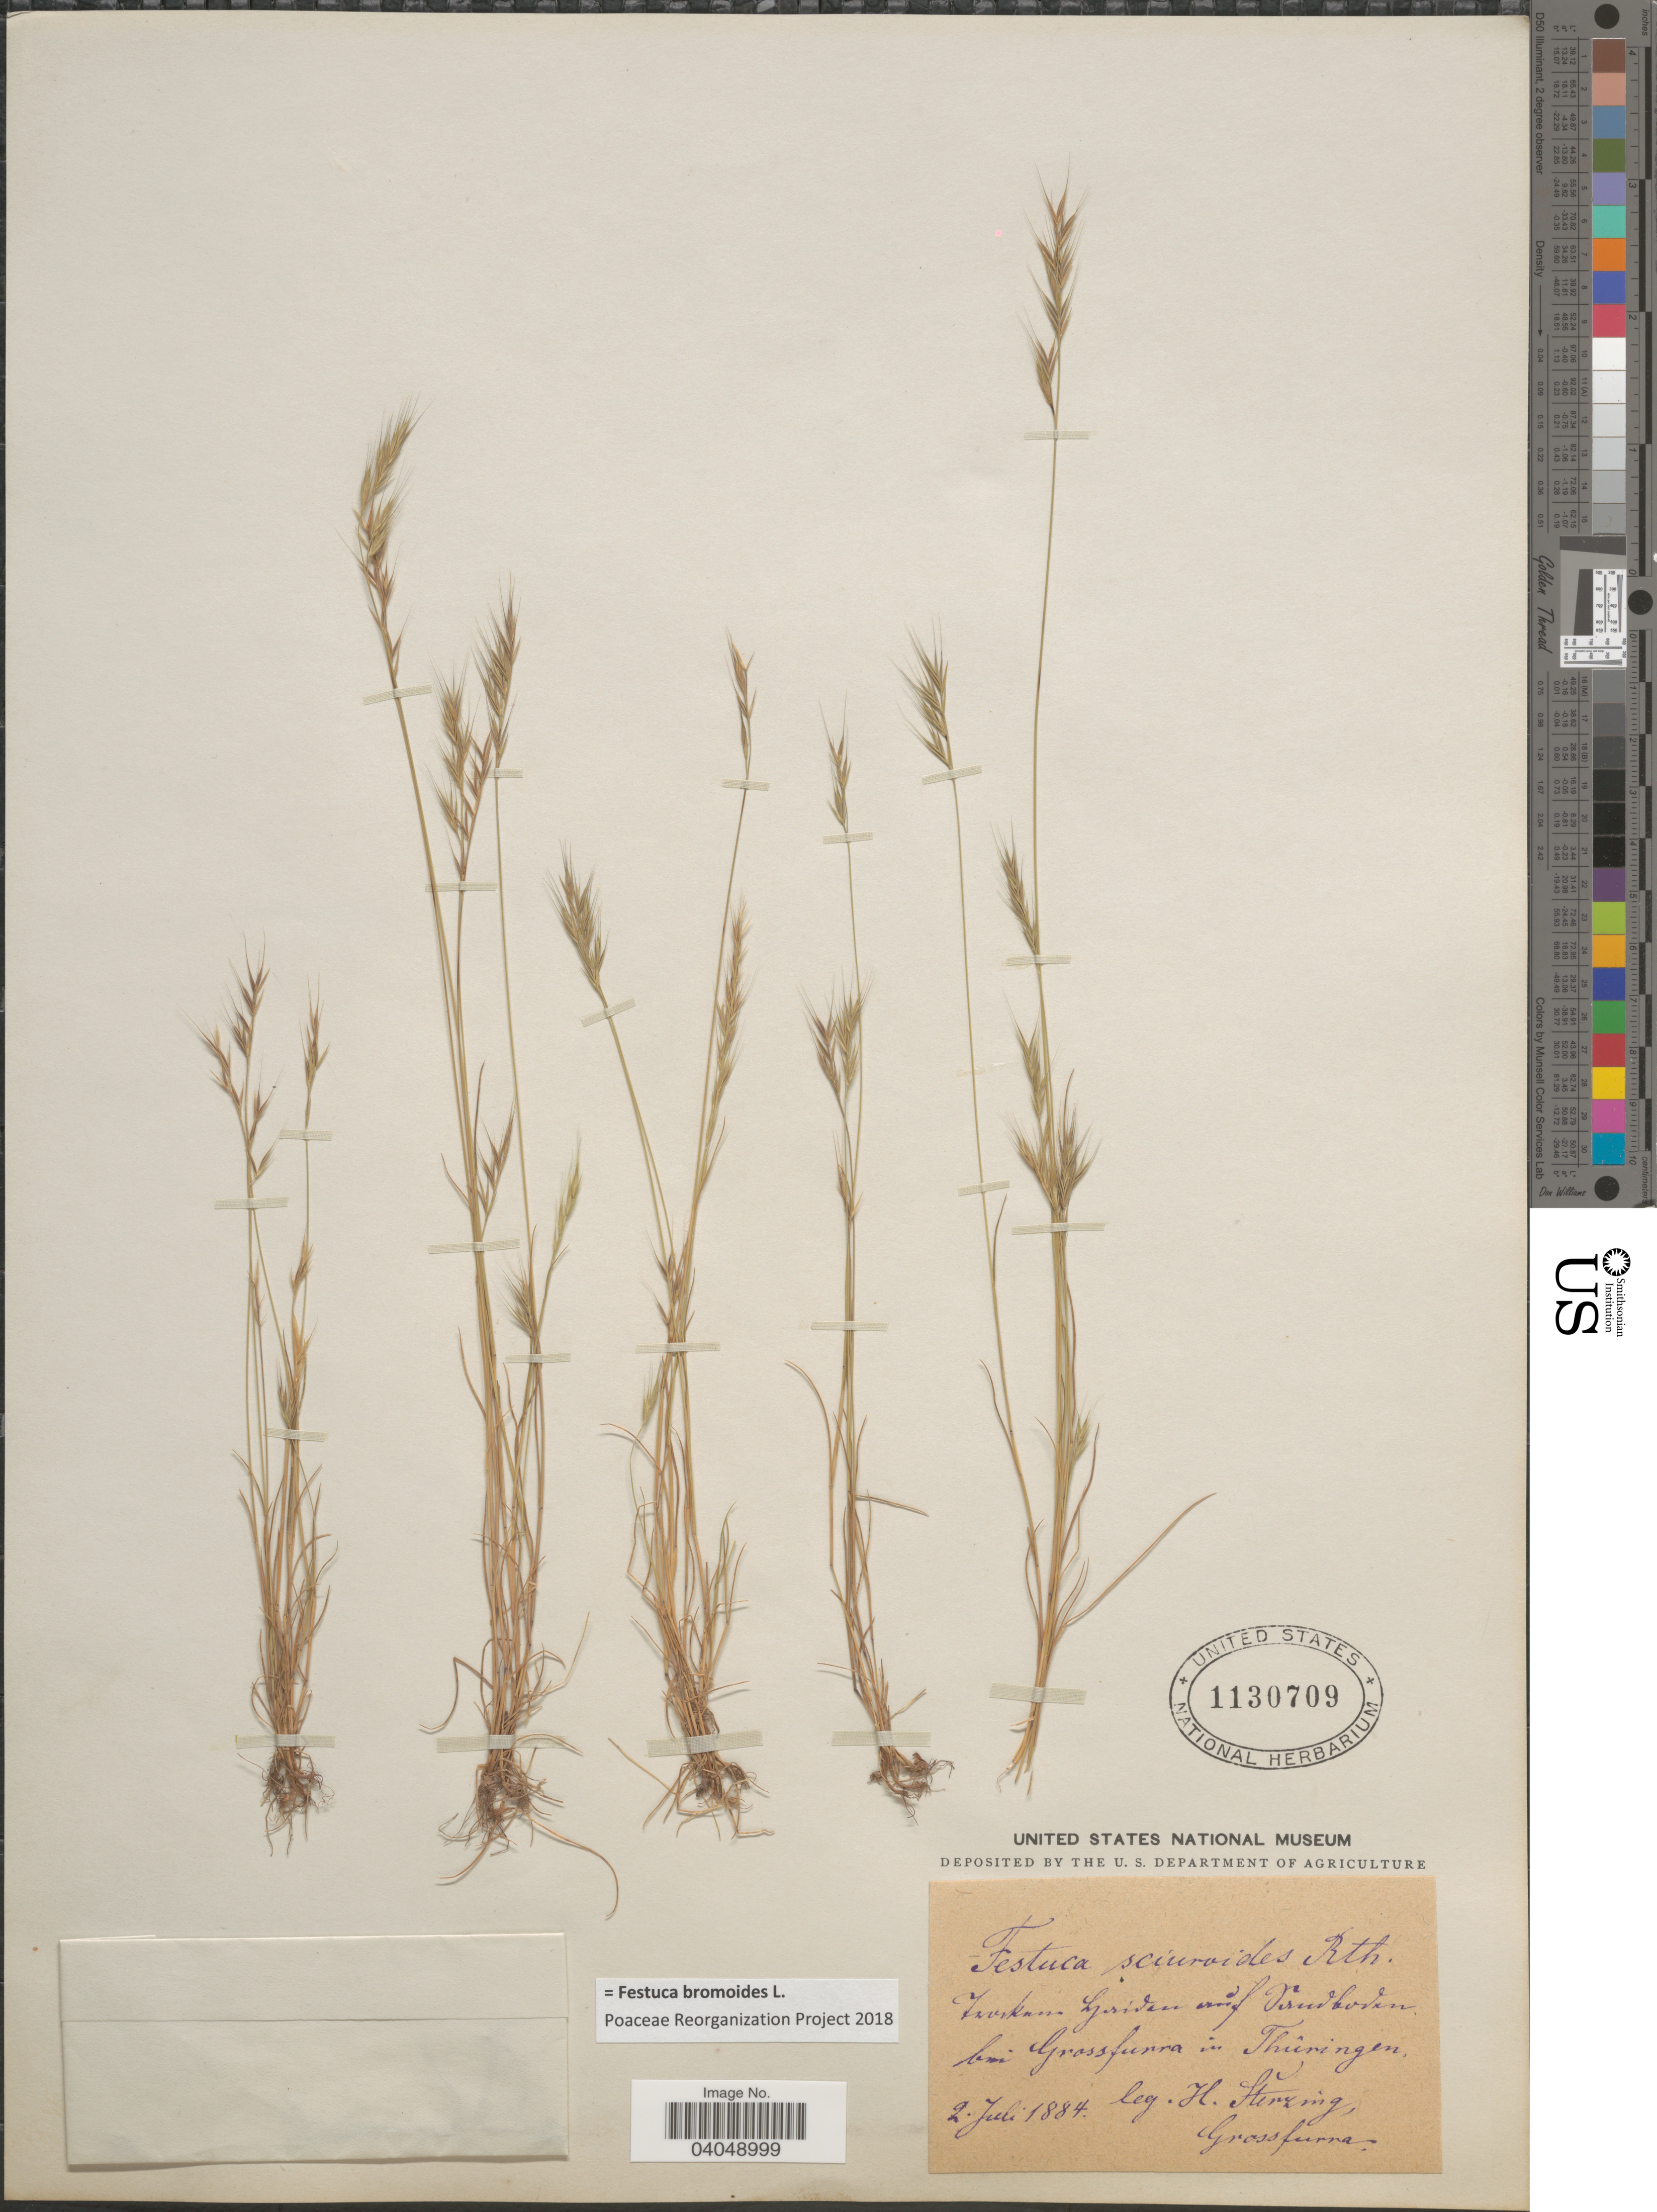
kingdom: Plantae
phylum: Tracheophyta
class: Liliopsida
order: Poales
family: Poaceae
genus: Festuca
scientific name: Festuca bromoides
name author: L.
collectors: H. Sterzing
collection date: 1884-07-02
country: Germany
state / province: Thuringia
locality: [illegible text] Geriden auf desudboden[interpreted] bei Grossfurra in Thüringen.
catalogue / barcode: US 1130709